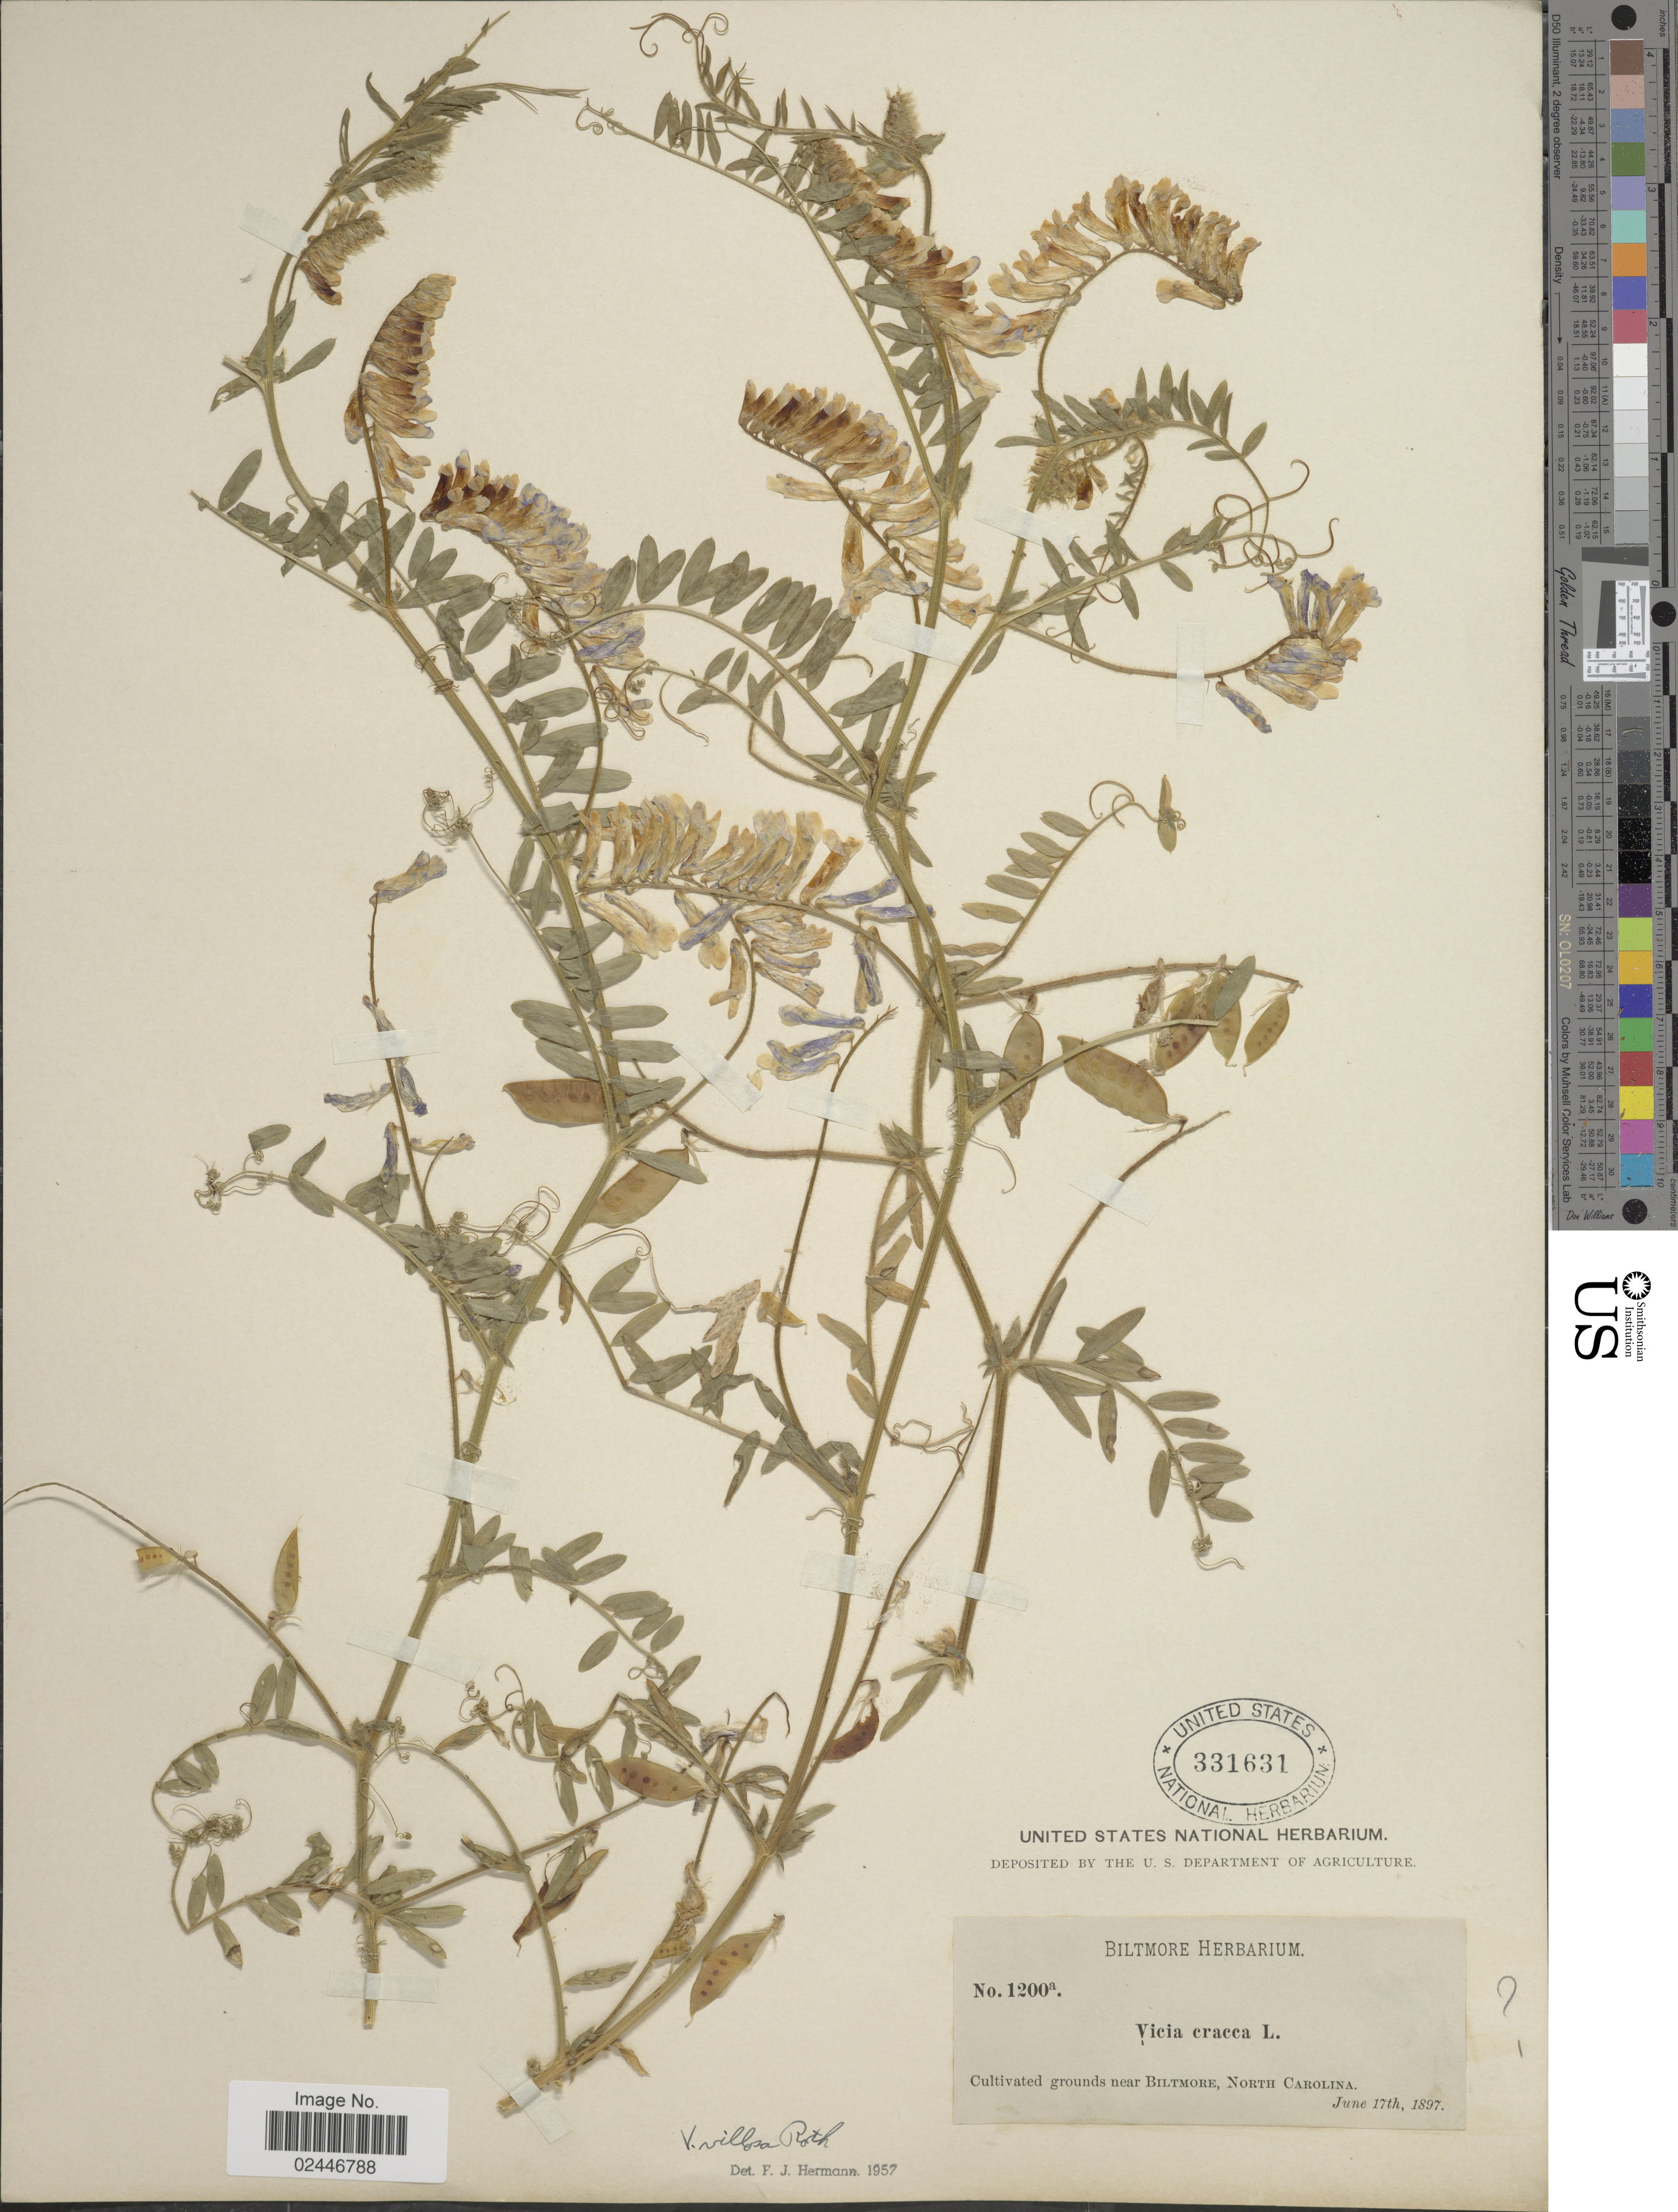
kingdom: Plantae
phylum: Tracheophyta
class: Magnoliopsida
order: Fabales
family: Fabaceae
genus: Vicia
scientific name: Vicia villosa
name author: Roth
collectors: ex herb. Biltmore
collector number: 1200a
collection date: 1897-06-17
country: United States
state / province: North Carolina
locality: Cultivated grounds near Biltmore.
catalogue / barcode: US 331631